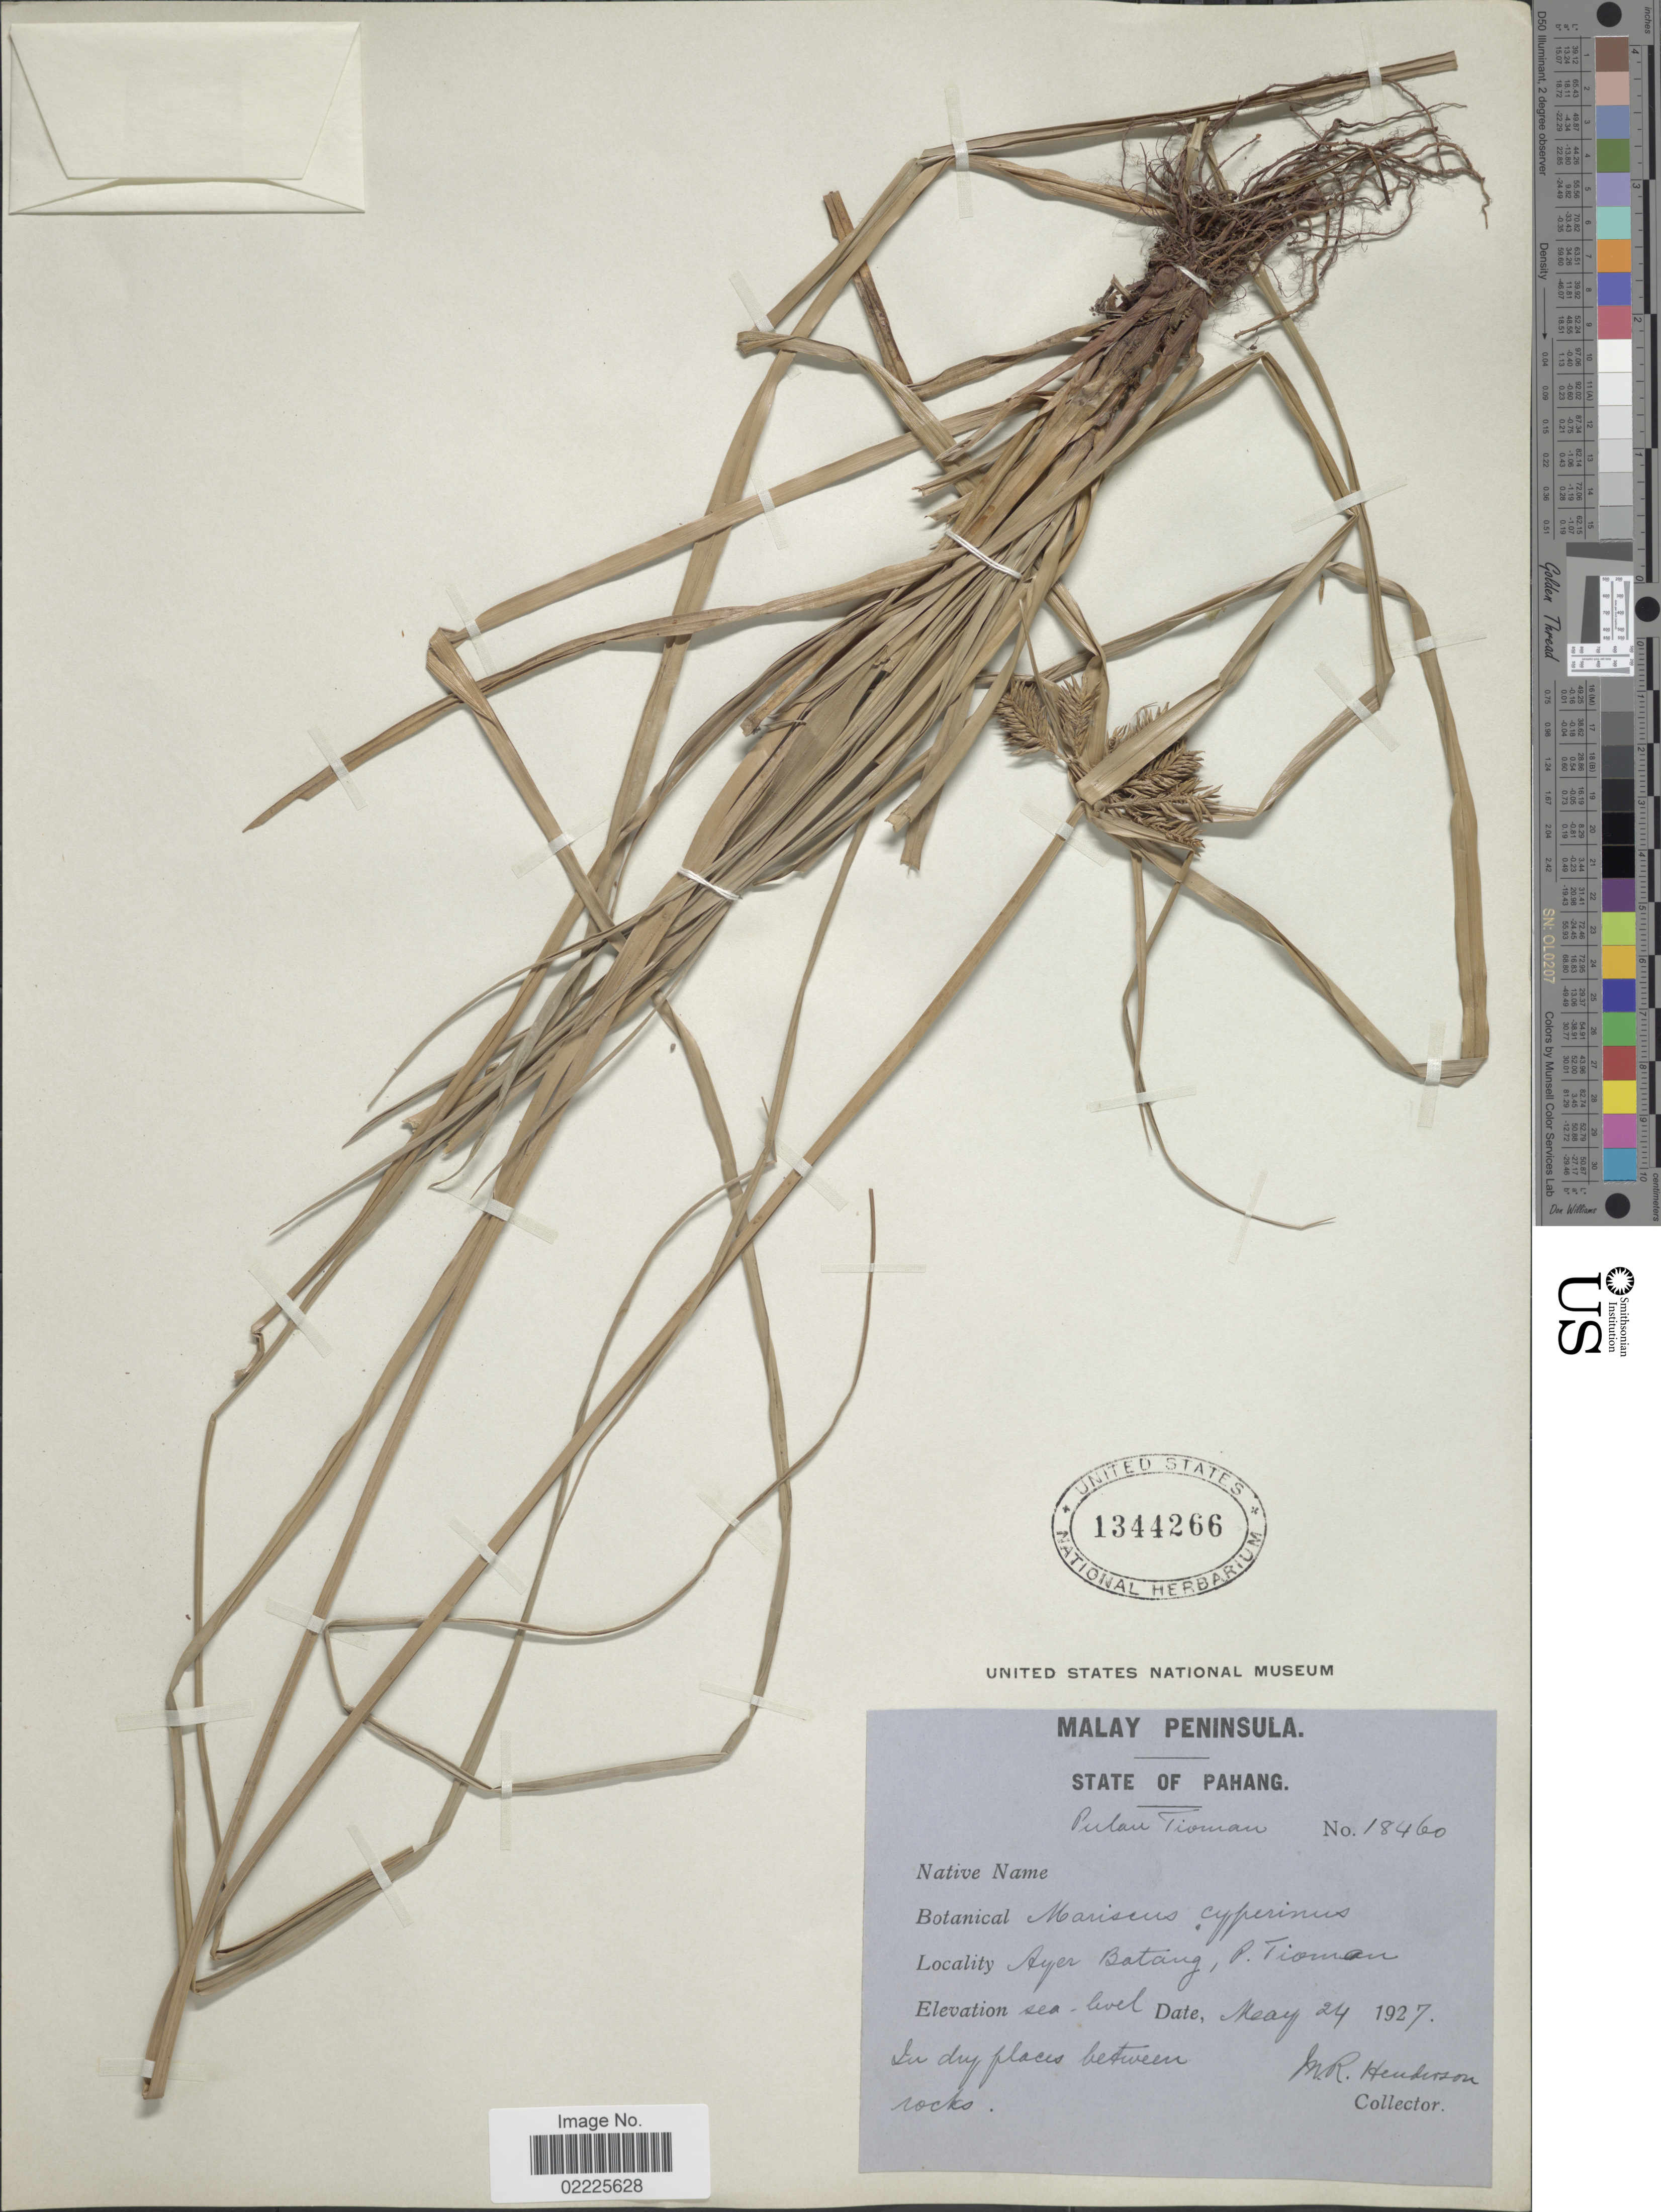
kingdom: Plantae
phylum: Tracheophyta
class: Liliopsida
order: Poales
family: Cyperaceae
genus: Cyperus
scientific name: Cyperus cyperinus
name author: (Retz.) Valck. Sur.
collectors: M. Henderson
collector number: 18460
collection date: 1927-05-24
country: Malaysia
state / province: Pahang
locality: Malay Peninsula, Pulau Tioman, Ayer Batang, P. Tioman, in dry places between rocks.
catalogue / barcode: US 1344266